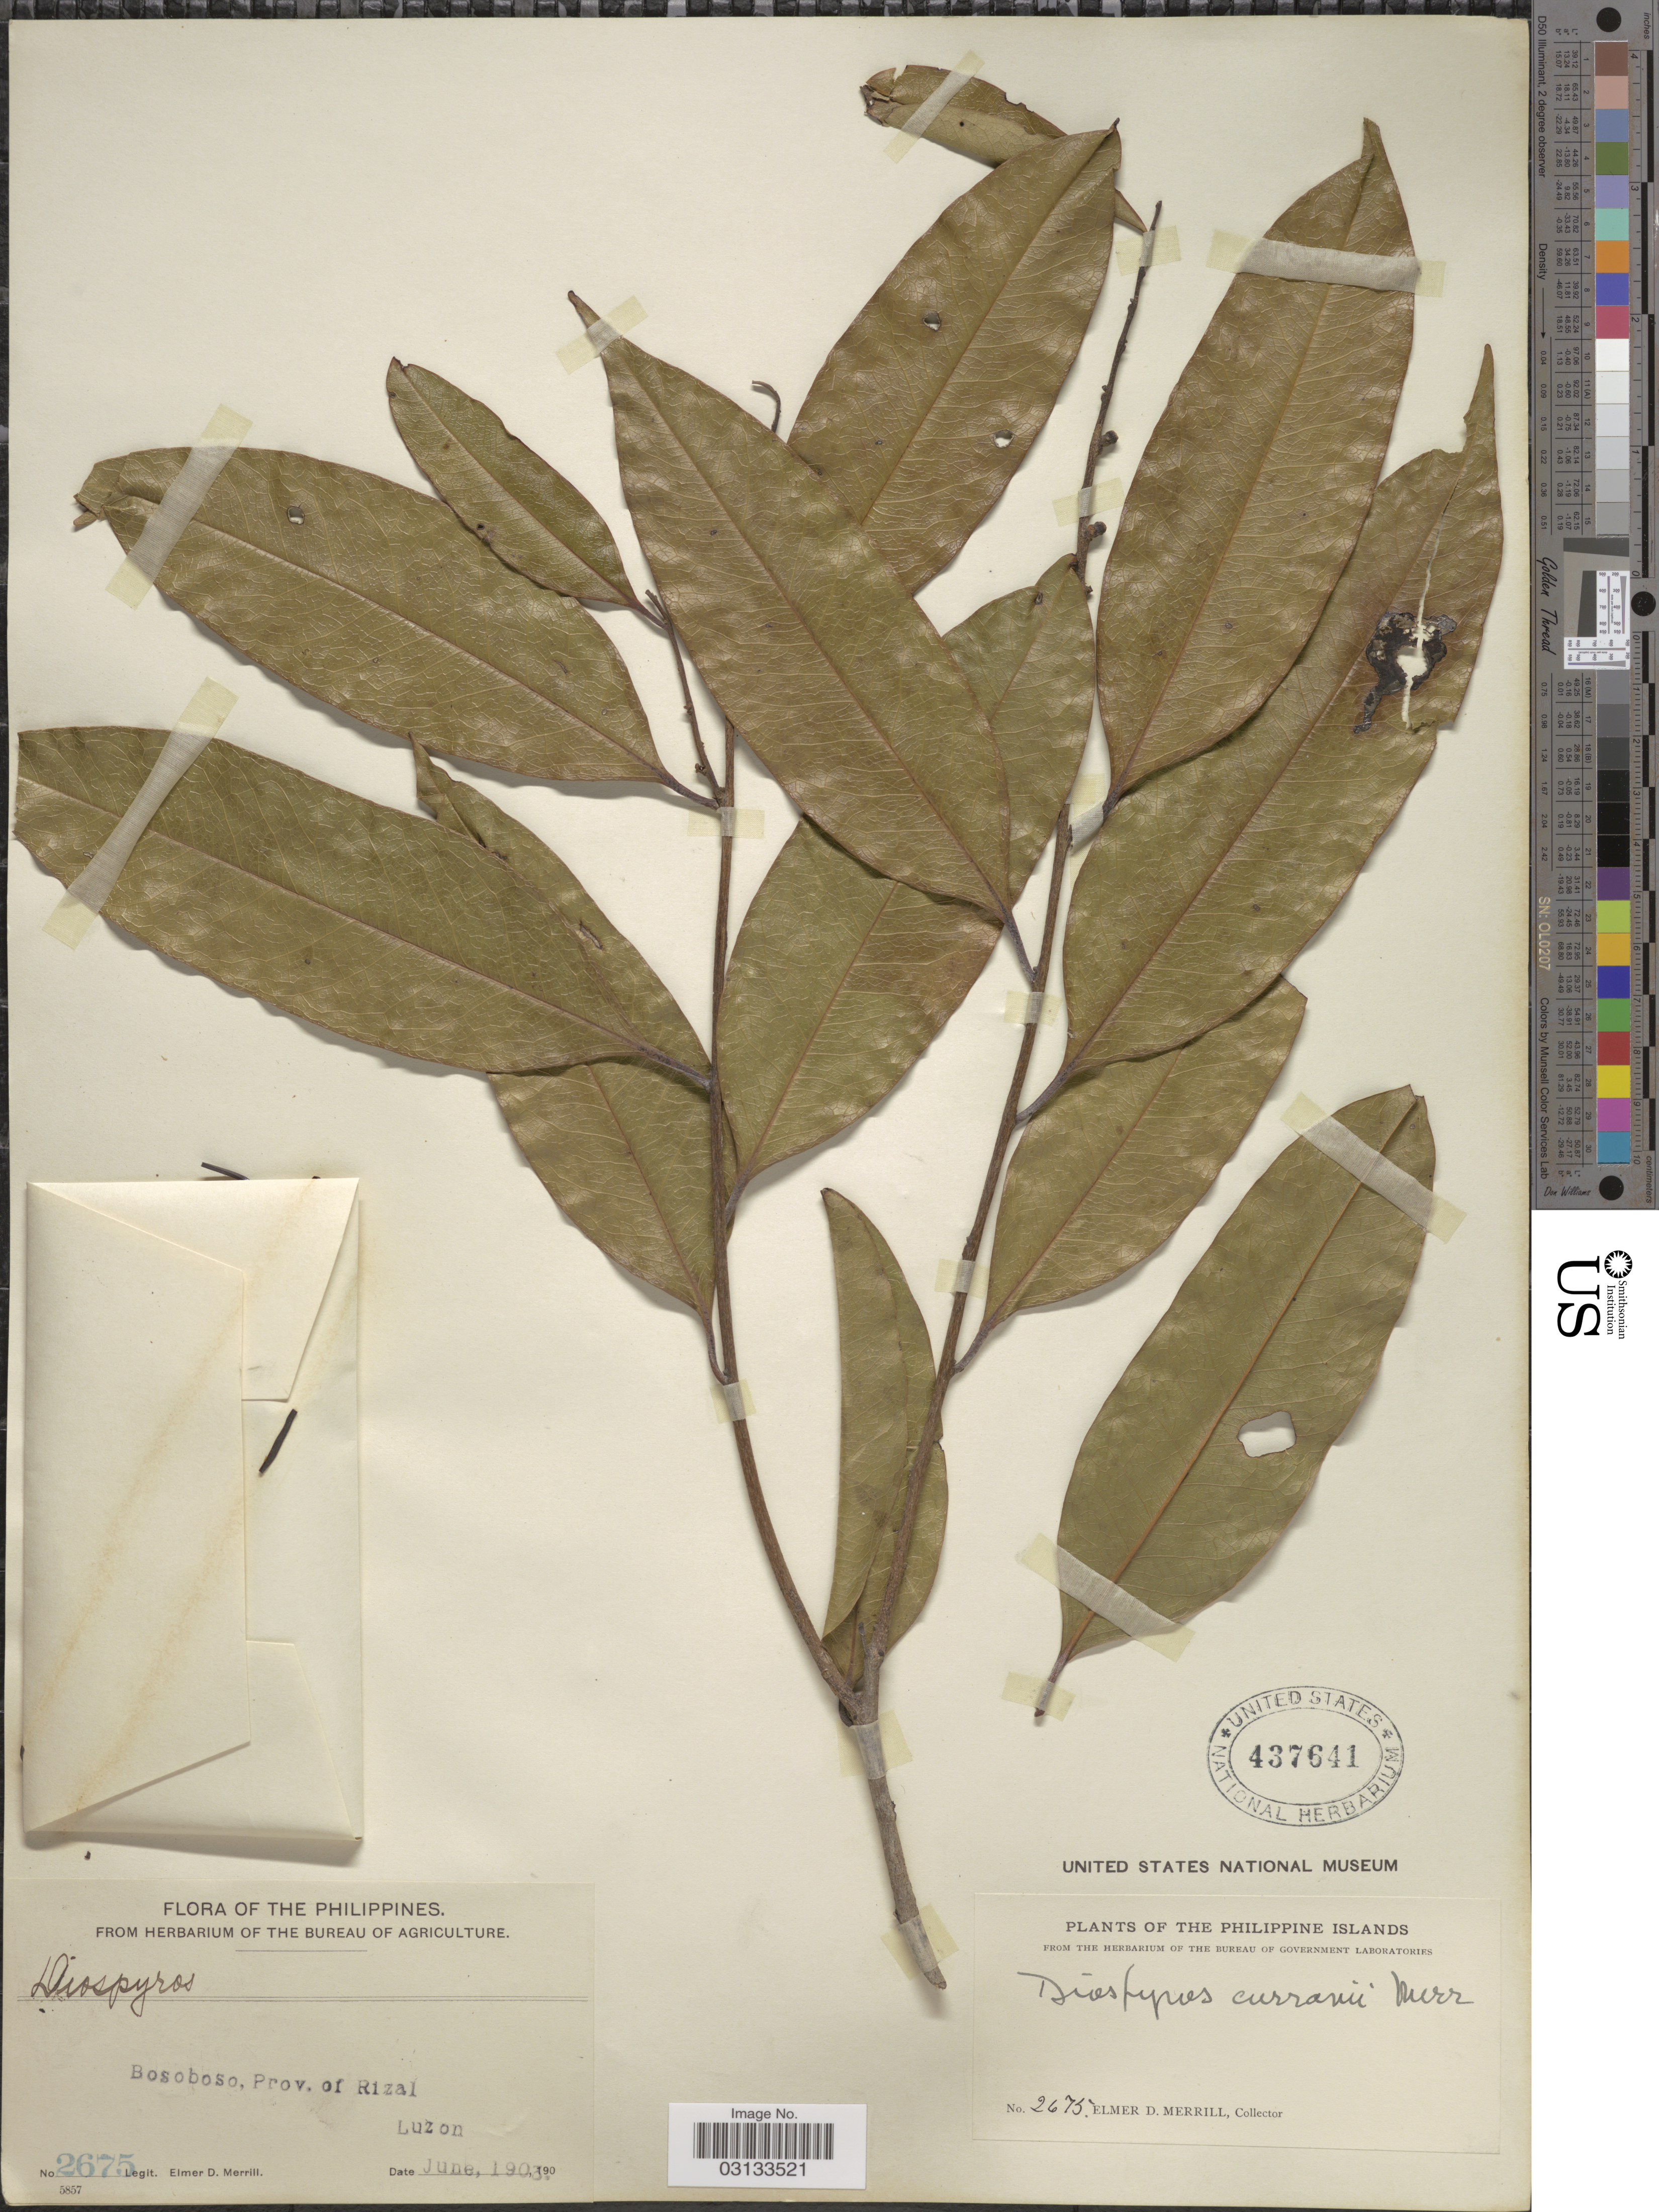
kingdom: Plantae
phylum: Tracheophyta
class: Magnoliopsida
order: Ericales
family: Ebenaceae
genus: Diospyros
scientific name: Diospyros curranii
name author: Merr.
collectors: E. D. Merrill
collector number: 2675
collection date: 1903-06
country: Philippines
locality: Bosoboso, Prov. of Rizal, Luzon.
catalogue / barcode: US 437641